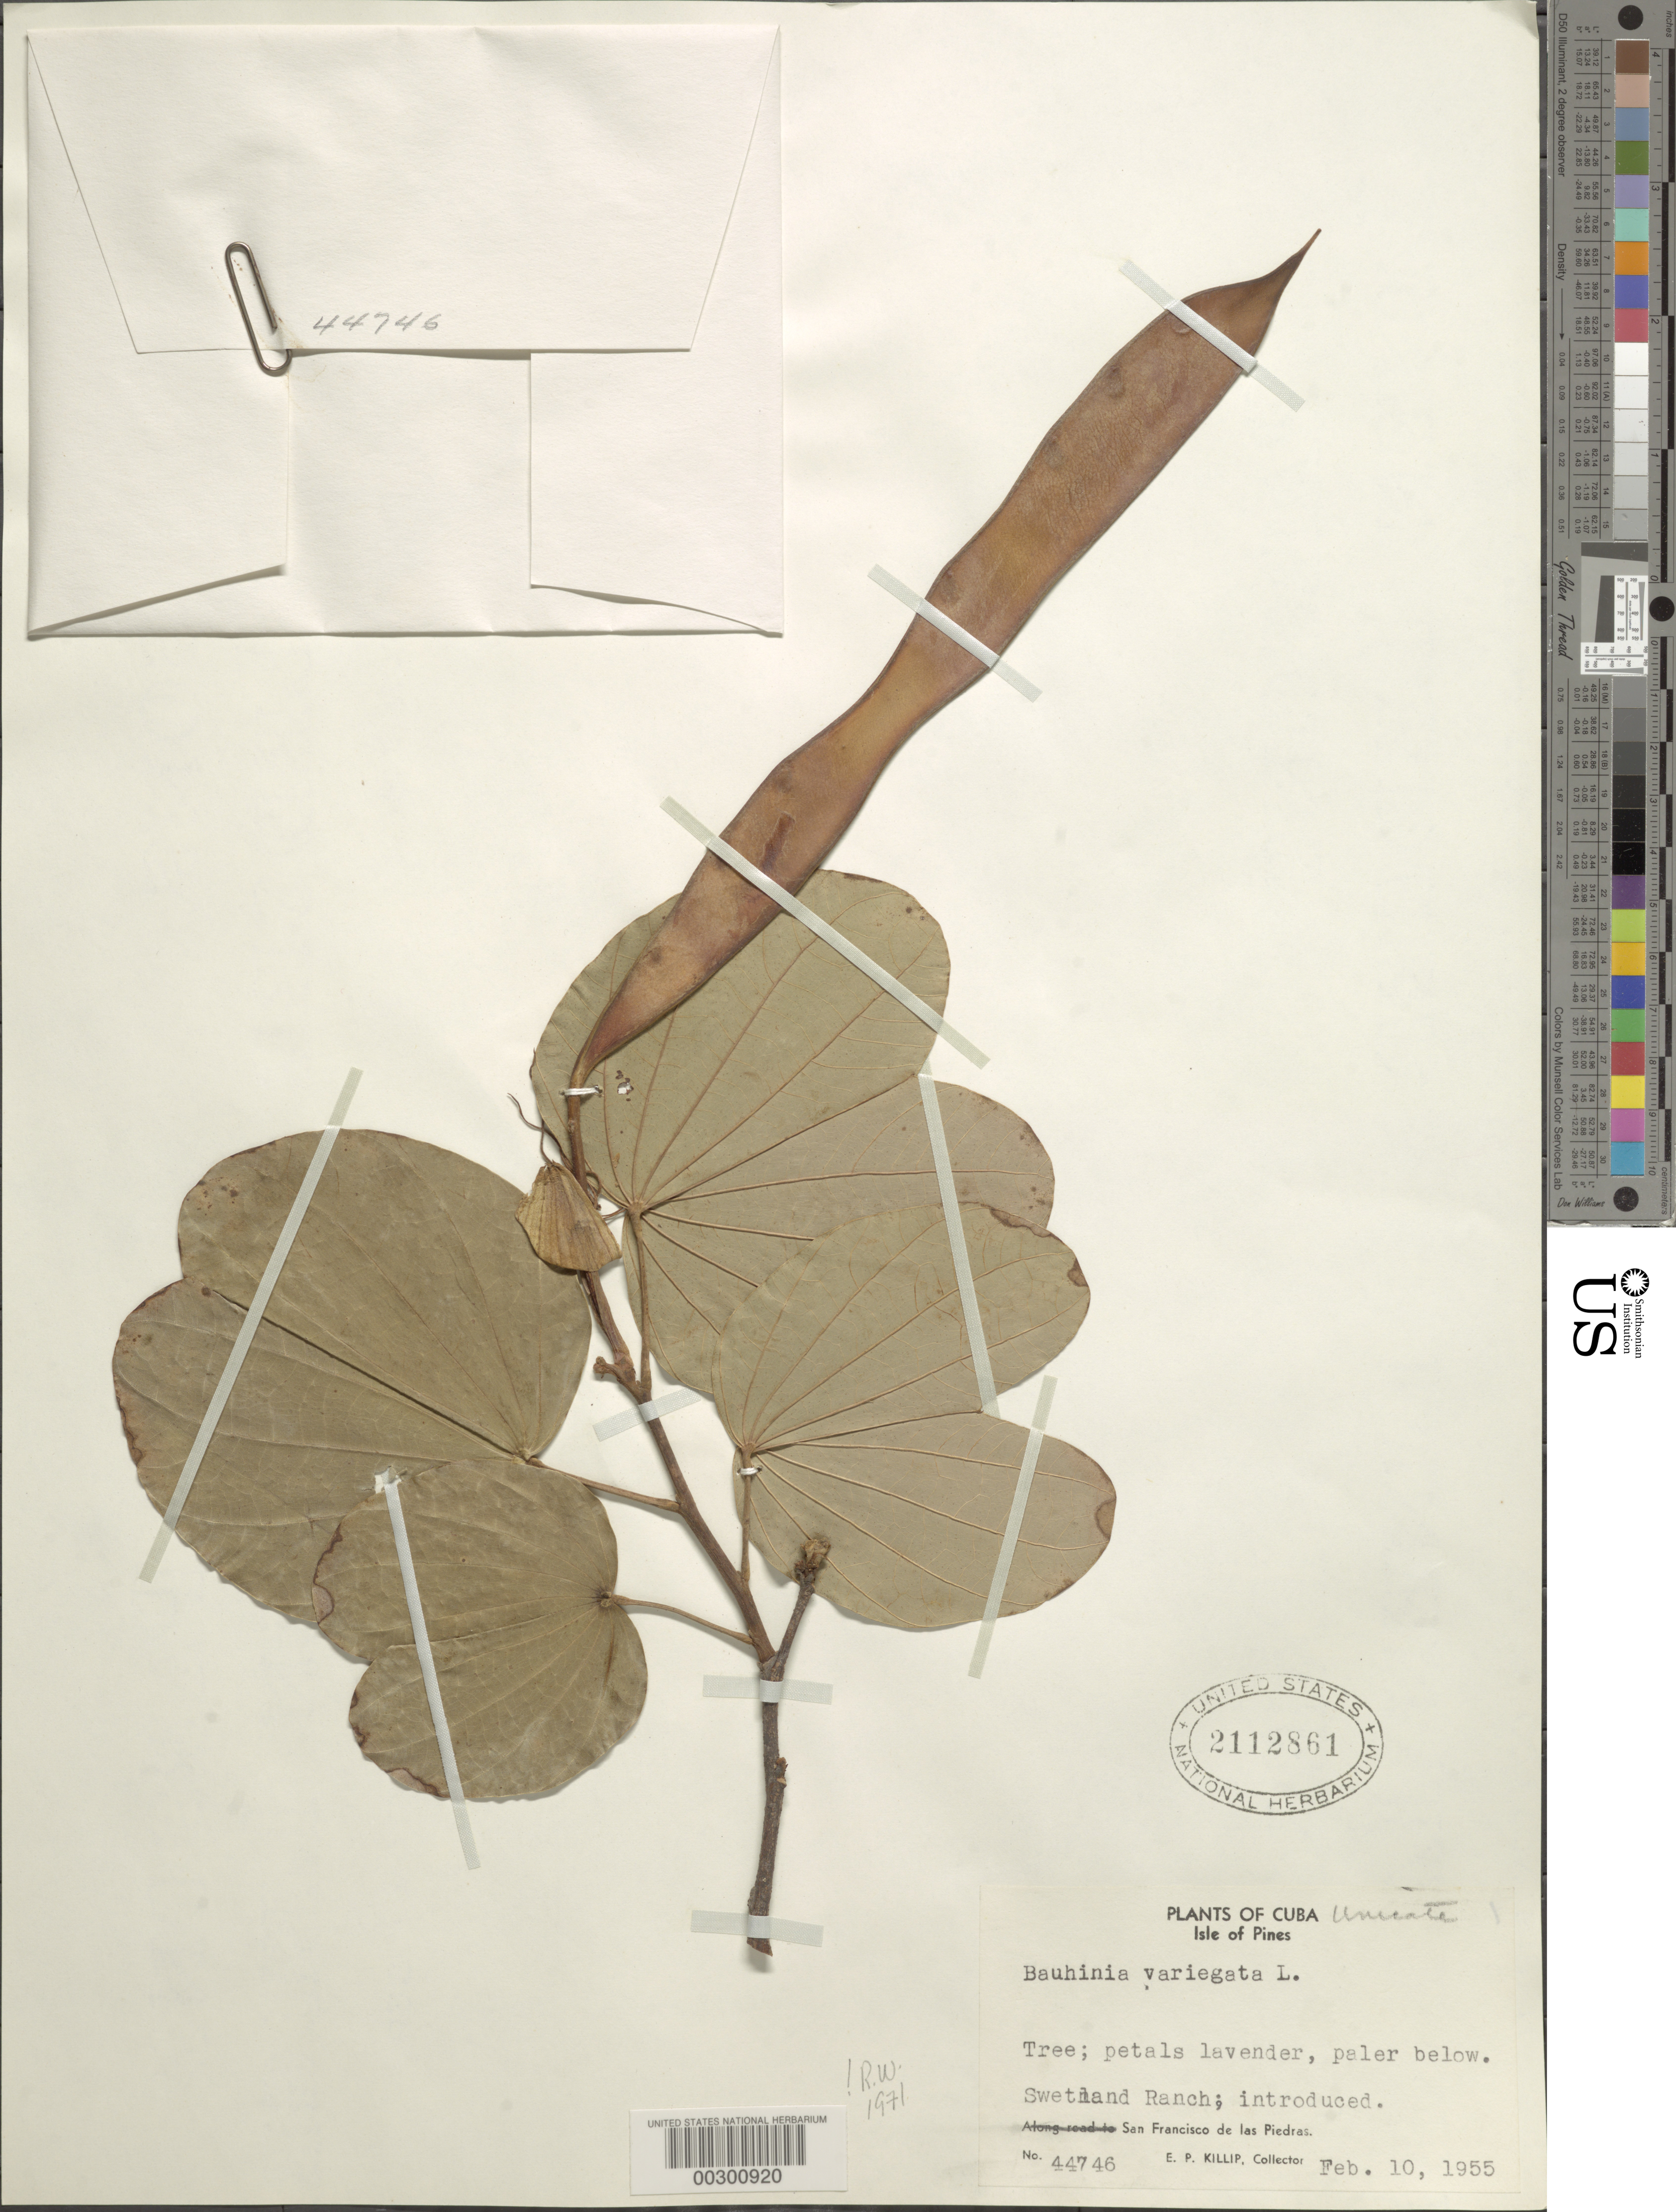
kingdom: Plantae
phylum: Tracheophyta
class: Magnoliopsida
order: Fabales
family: Fabaceae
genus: Bauhinia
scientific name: Bauhinia variegata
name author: L.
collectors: E. P. Killip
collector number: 44746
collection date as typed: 10 Feb 1955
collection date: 1955-02-10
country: Cuba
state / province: Isla de La Juventud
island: Isla de La Juventud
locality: San francisco de las piedras; swetland ranch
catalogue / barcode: US 2112861